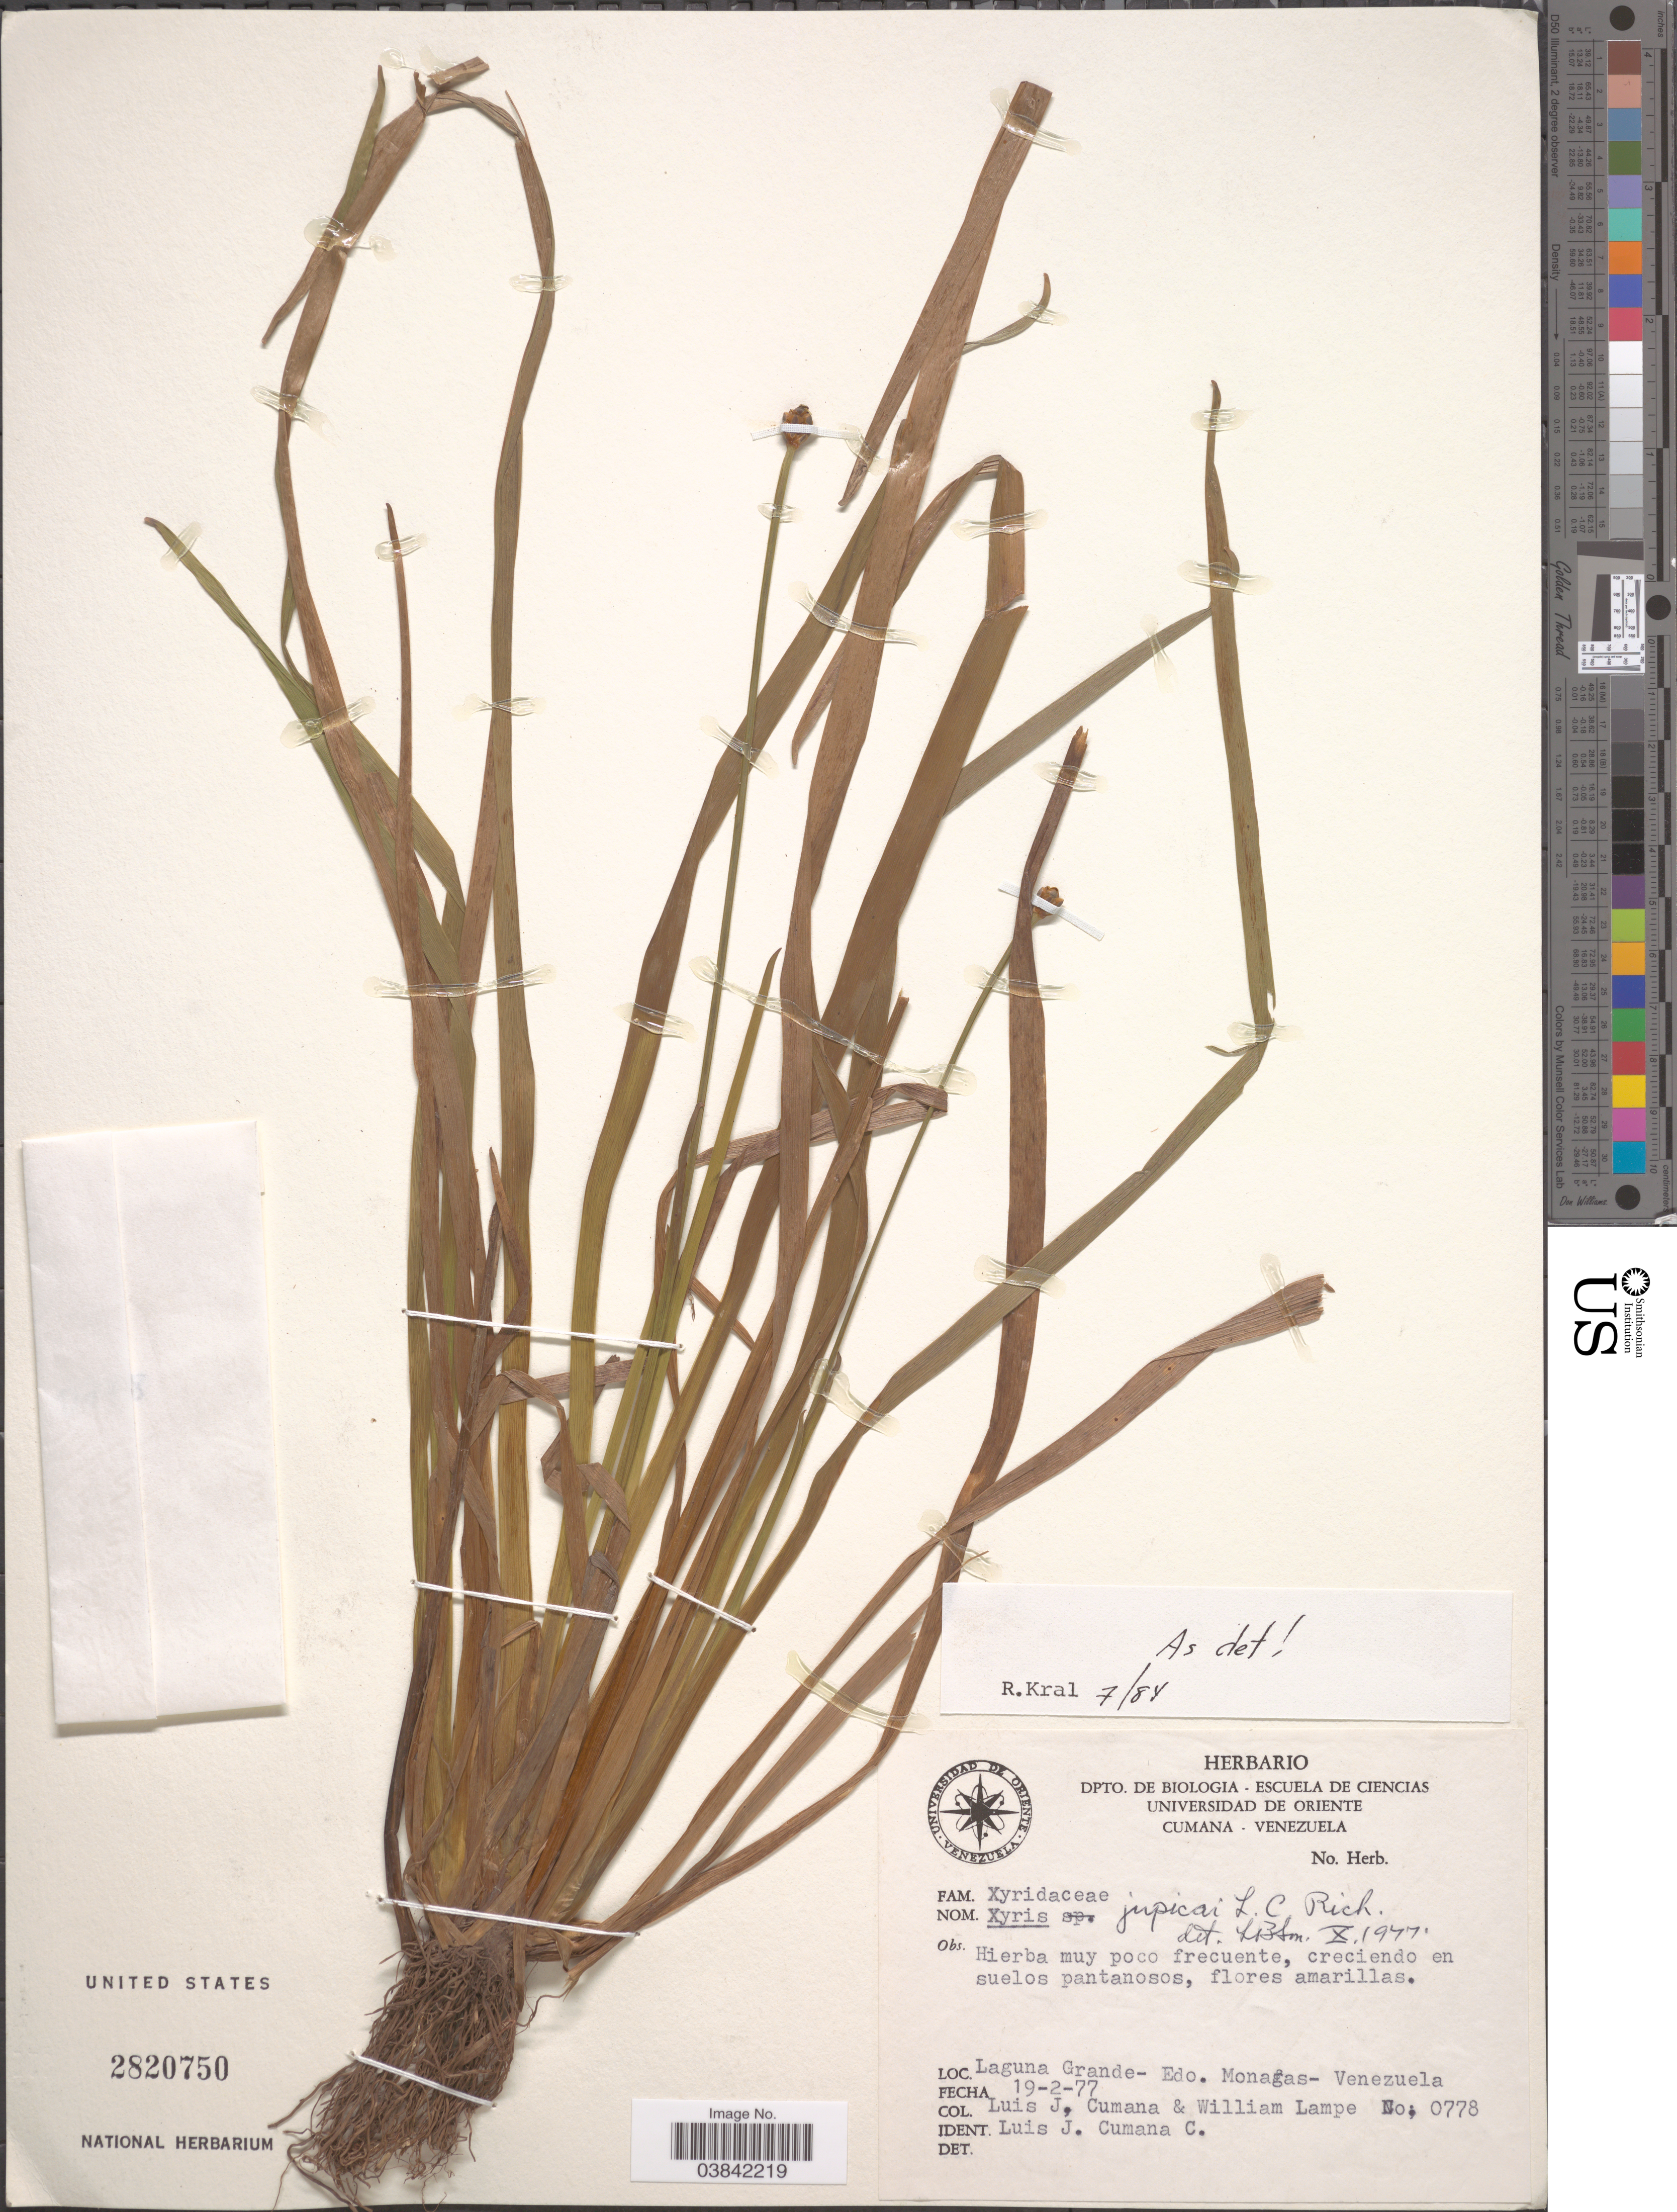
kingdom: Plantae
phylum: Tracheophyta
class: Liliopsida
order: Poales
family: Xyridaceae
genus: Xyris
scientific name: Xyris jupicai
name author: Rich.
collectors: L. J. Cumaná C. & W. Lampe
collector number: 0778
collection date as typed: Transcribed d/m/y: 19/2/77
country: Venezuela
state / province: Monagas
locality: Laguna Grande.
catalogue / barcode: US 2820750